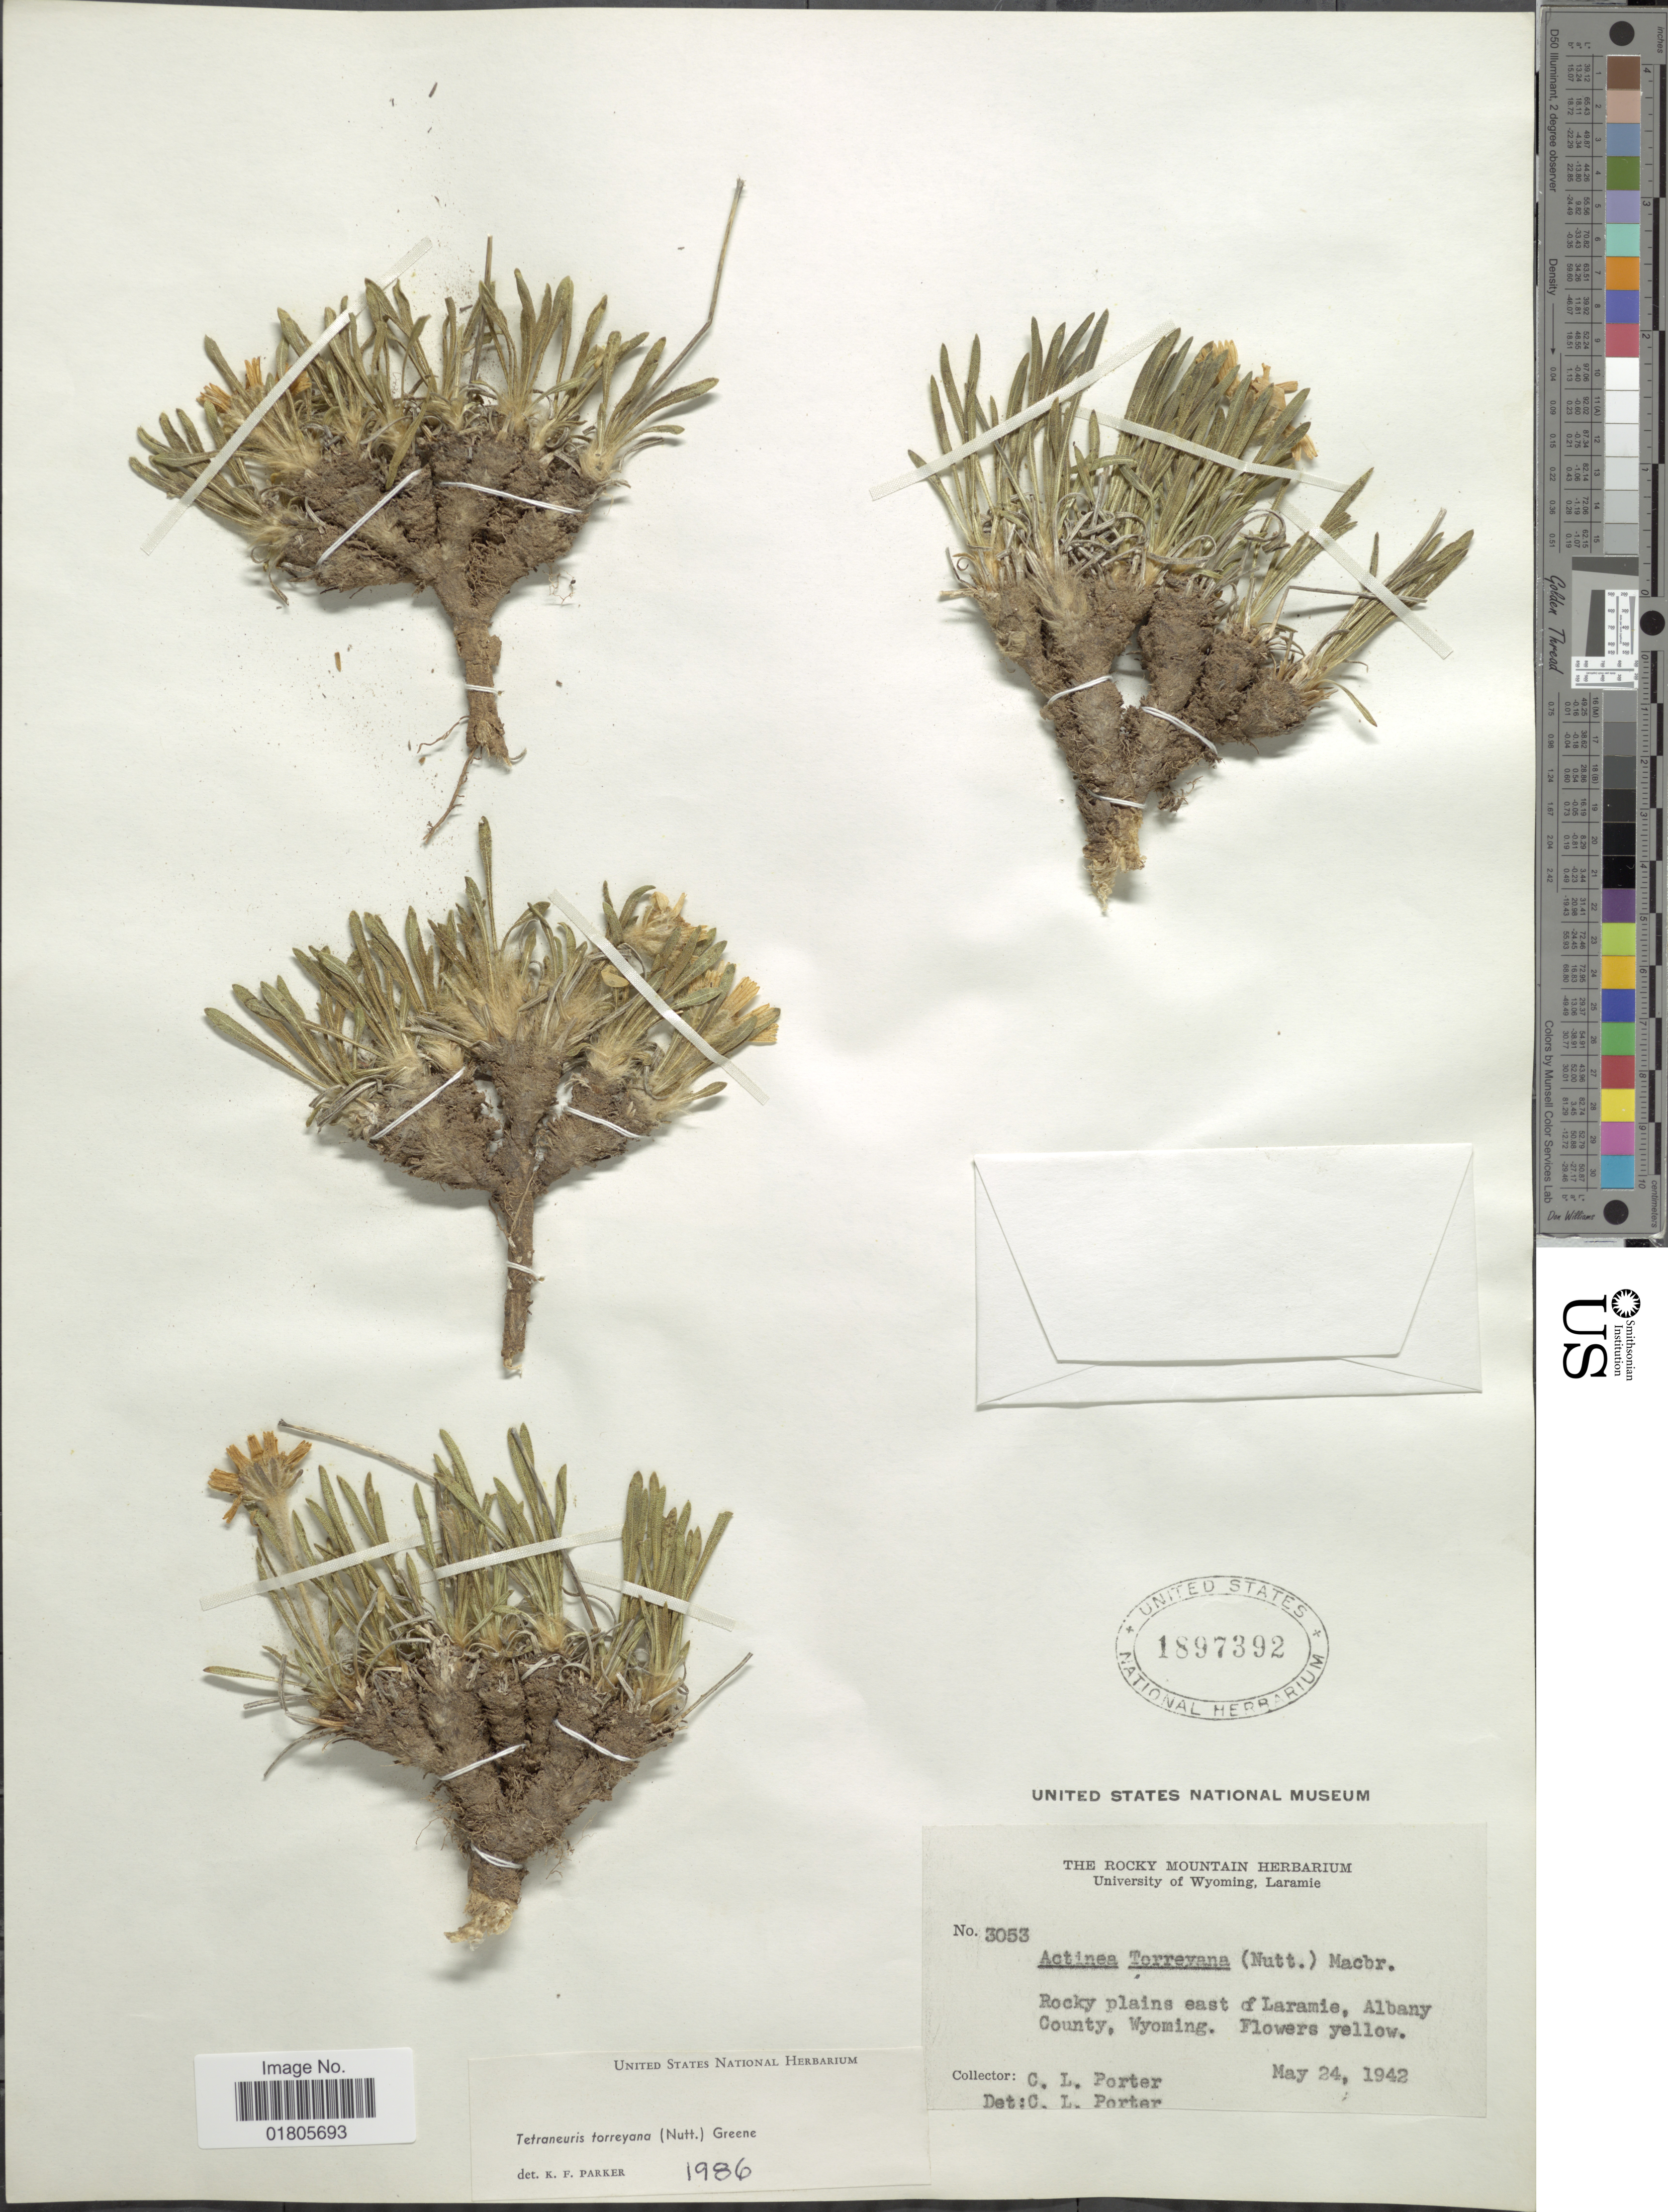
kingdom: Plantae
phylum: Tracheophyta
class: Magnoliopsida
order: Asterales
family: Asteraceae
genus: Actinea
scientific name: Actinea torreyana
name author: (Nutt.) J.F. Macbr.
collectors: C. L. Porter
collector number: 3053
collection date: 1942-05-24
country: United States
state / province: Wyoming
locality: Rocky plains east of Laramie, Albany County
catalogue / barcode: US 1897392